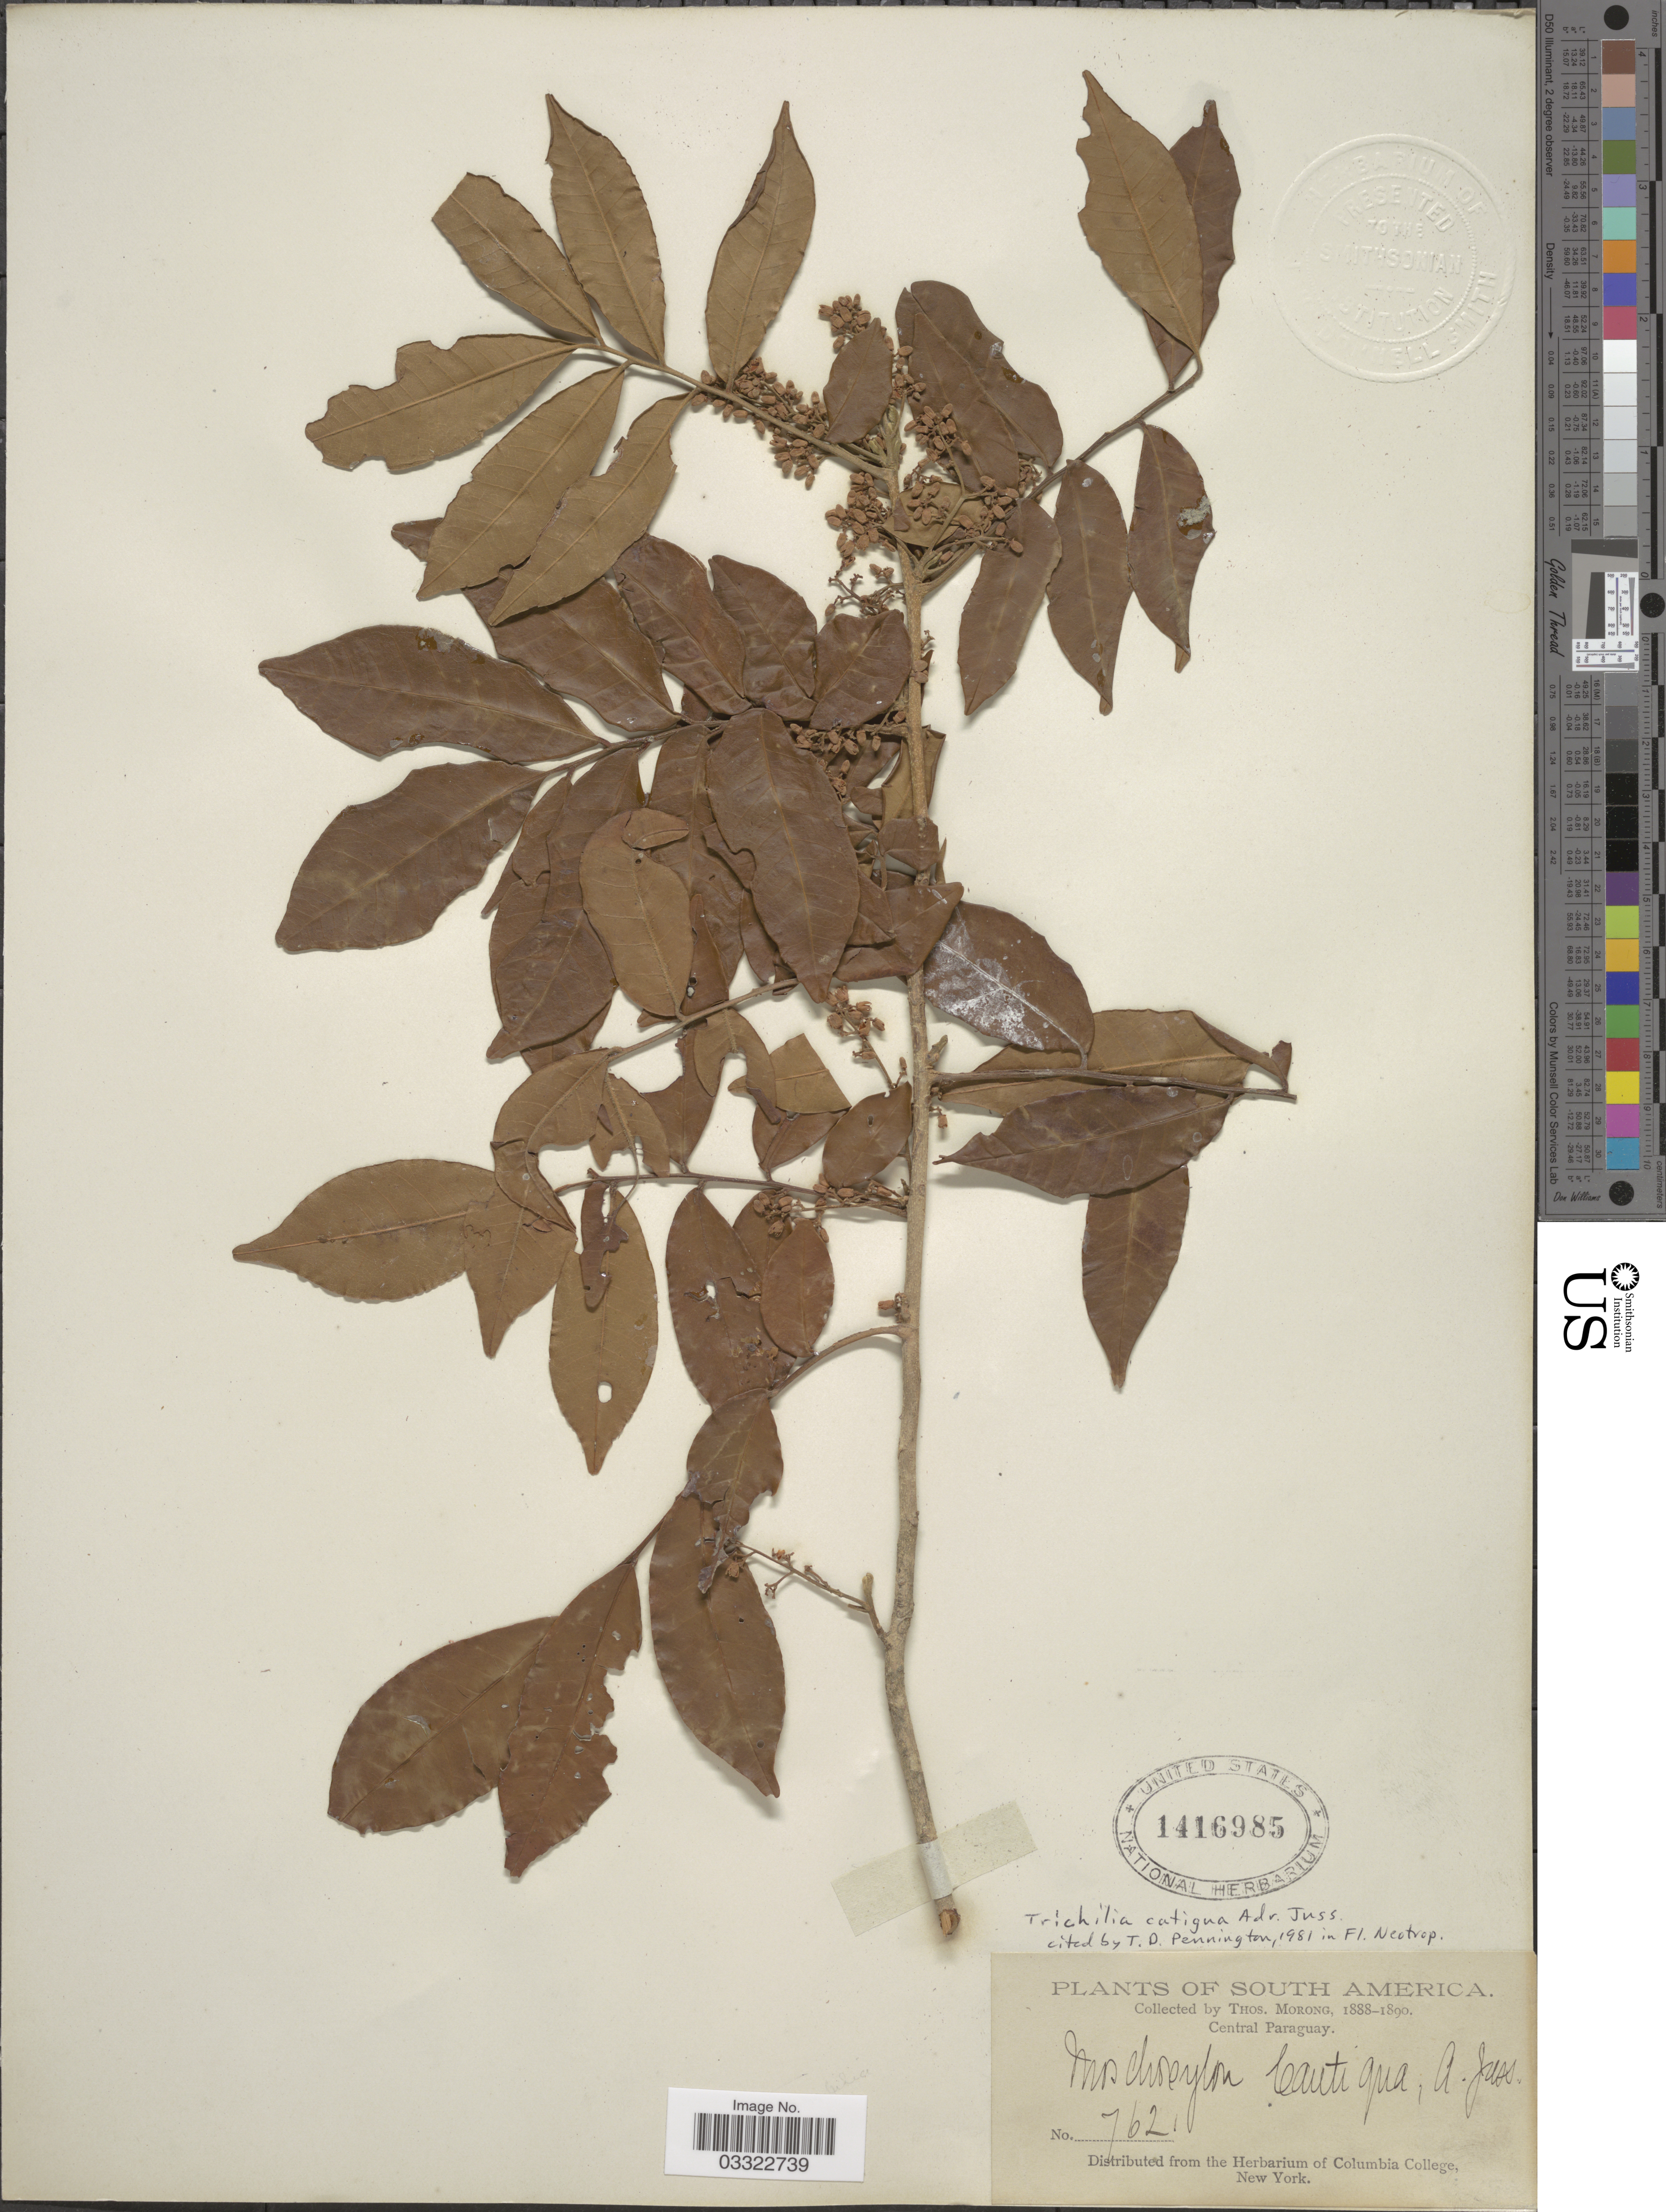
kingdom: Plantae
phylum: Tracheophyta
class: Magnoliopsida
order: Sapindales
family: Meliaceae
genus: Trichilia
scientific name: Trichilia catigua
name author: A. Juss.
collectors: ex herb. T. Morong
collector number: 762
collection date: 1888/1890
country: Paraguay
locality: Central Paraguay.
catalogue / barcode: US 1416985